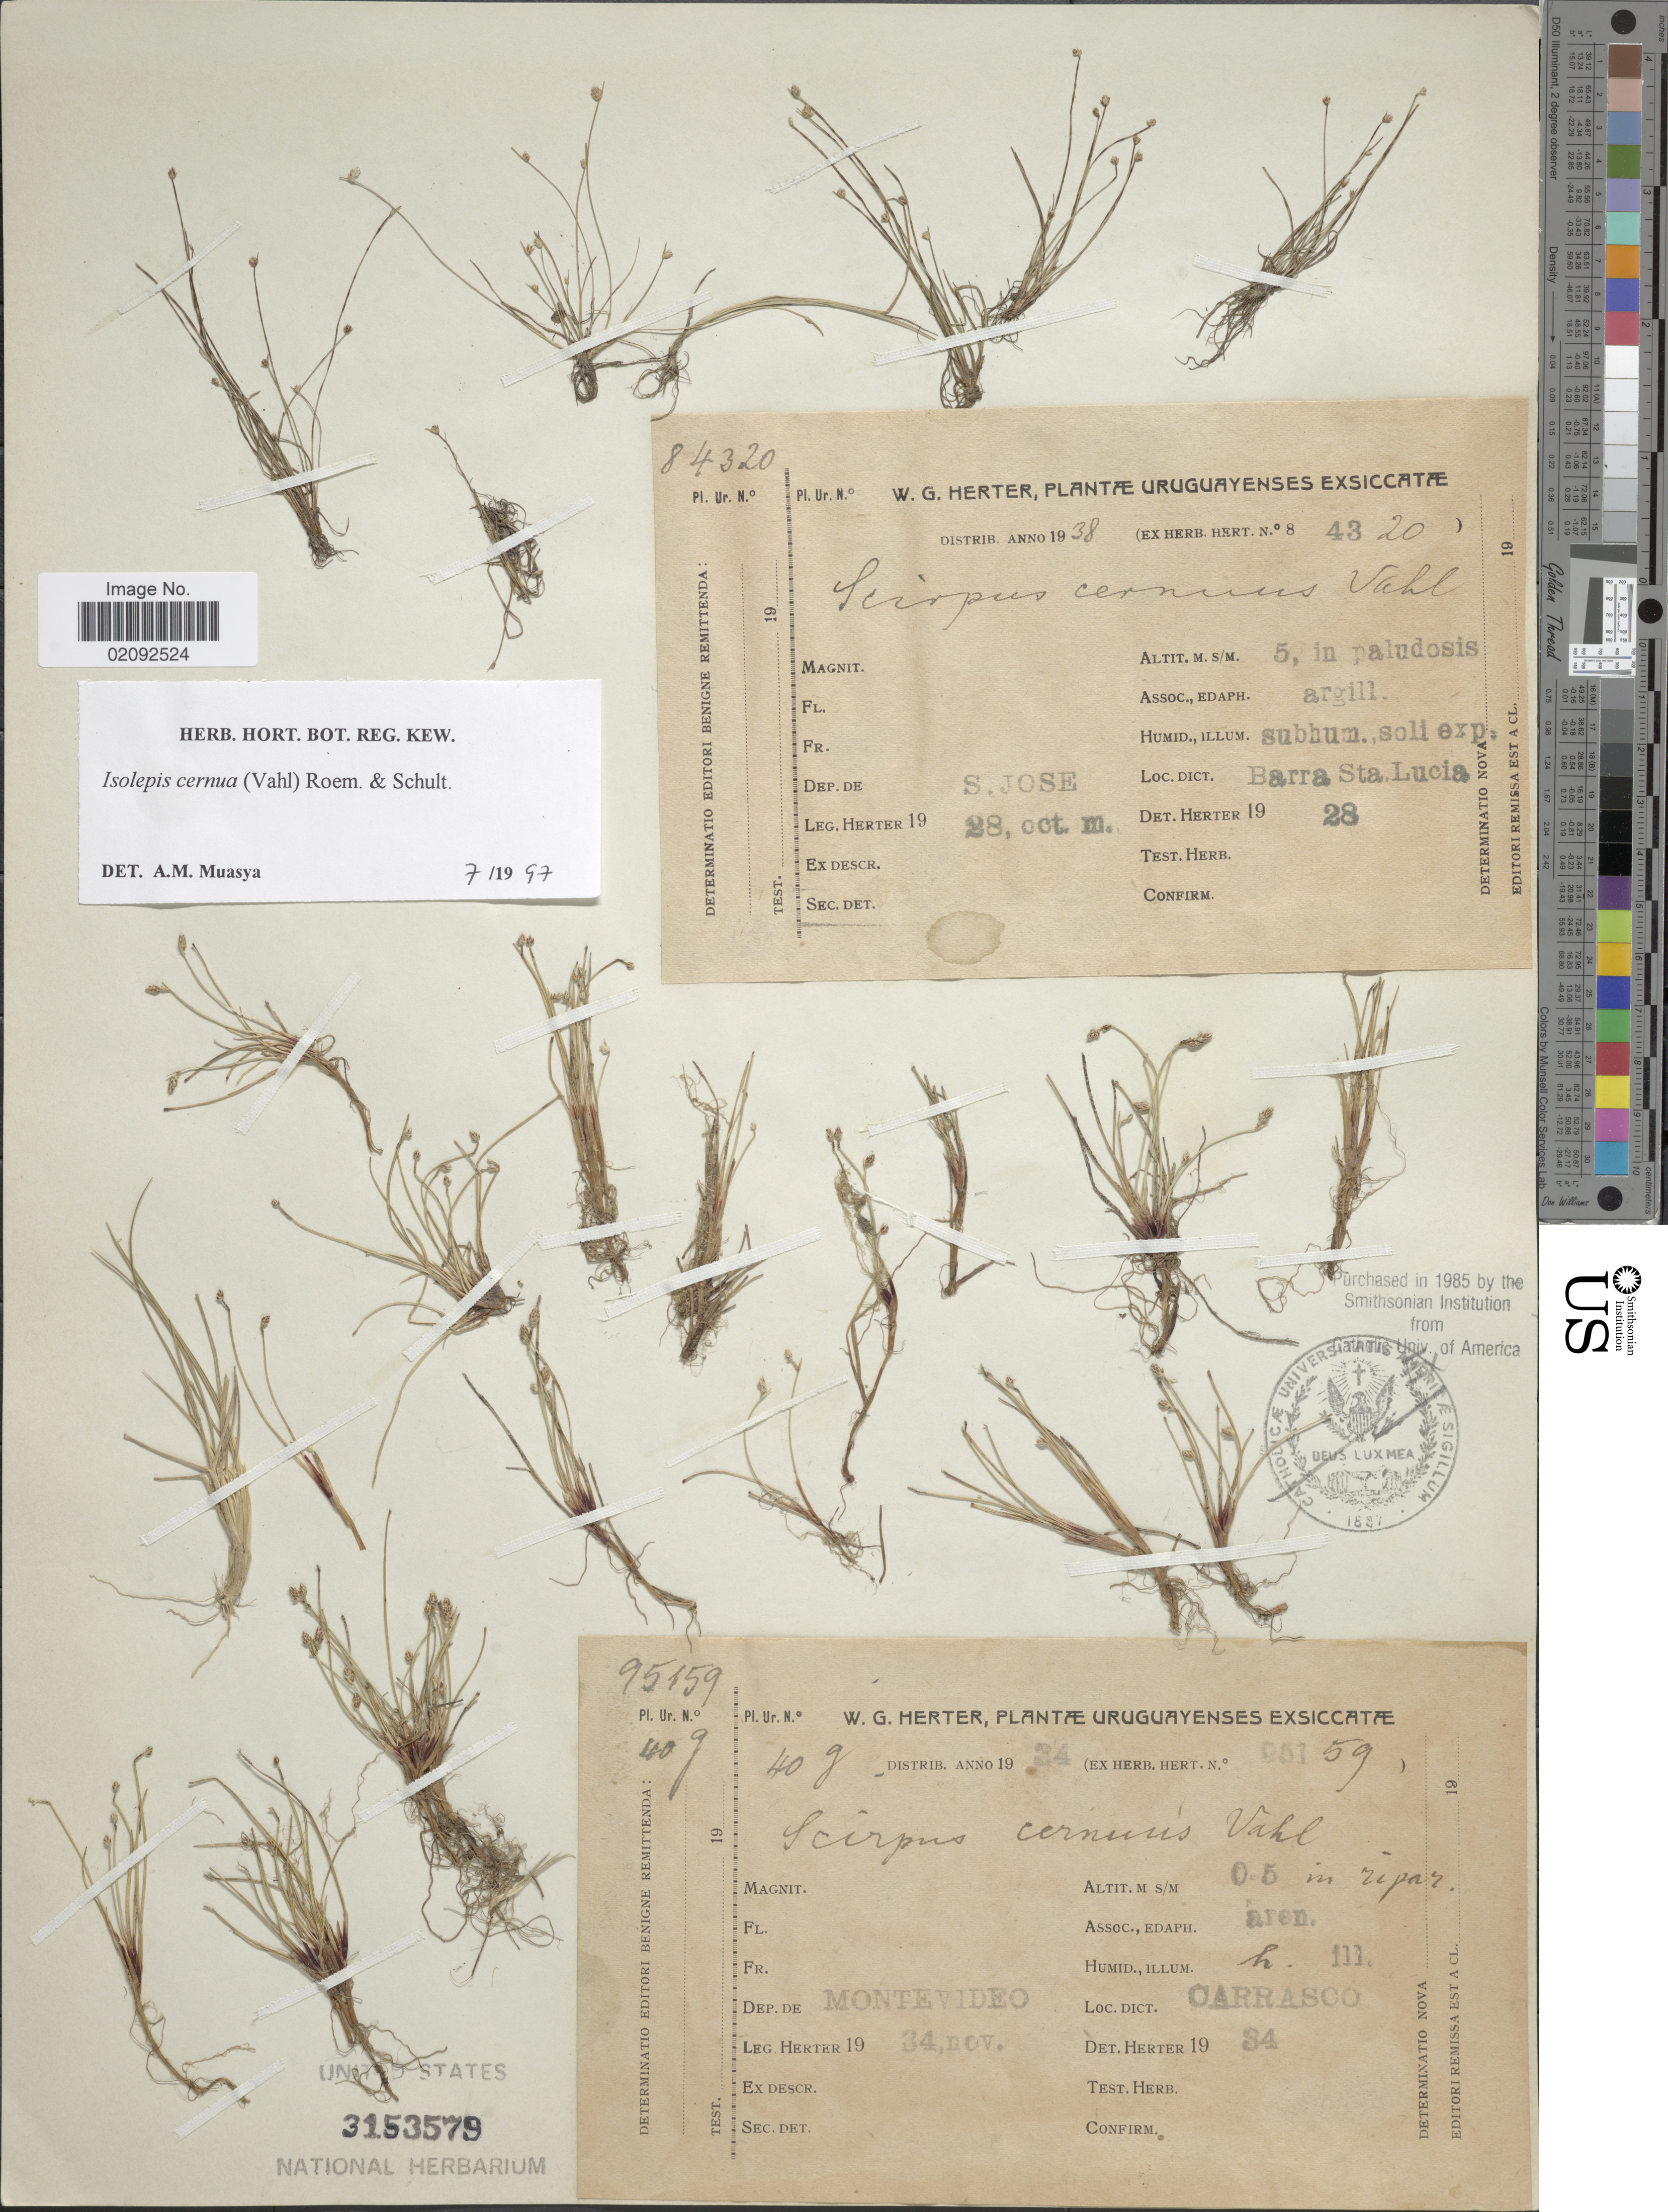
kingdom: Plantae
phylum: Tracheophyta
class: Liliopsida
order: Poales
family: Cyperaceae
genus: Isolepis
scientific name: Isolepis cernua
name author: (Vahl) Roem. & Schult.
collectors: W. G. Herter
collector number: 40g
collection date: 1934-11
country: Uruguay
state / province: Montevideo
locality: Carrasco.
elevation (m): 0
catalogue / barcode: US 3153579